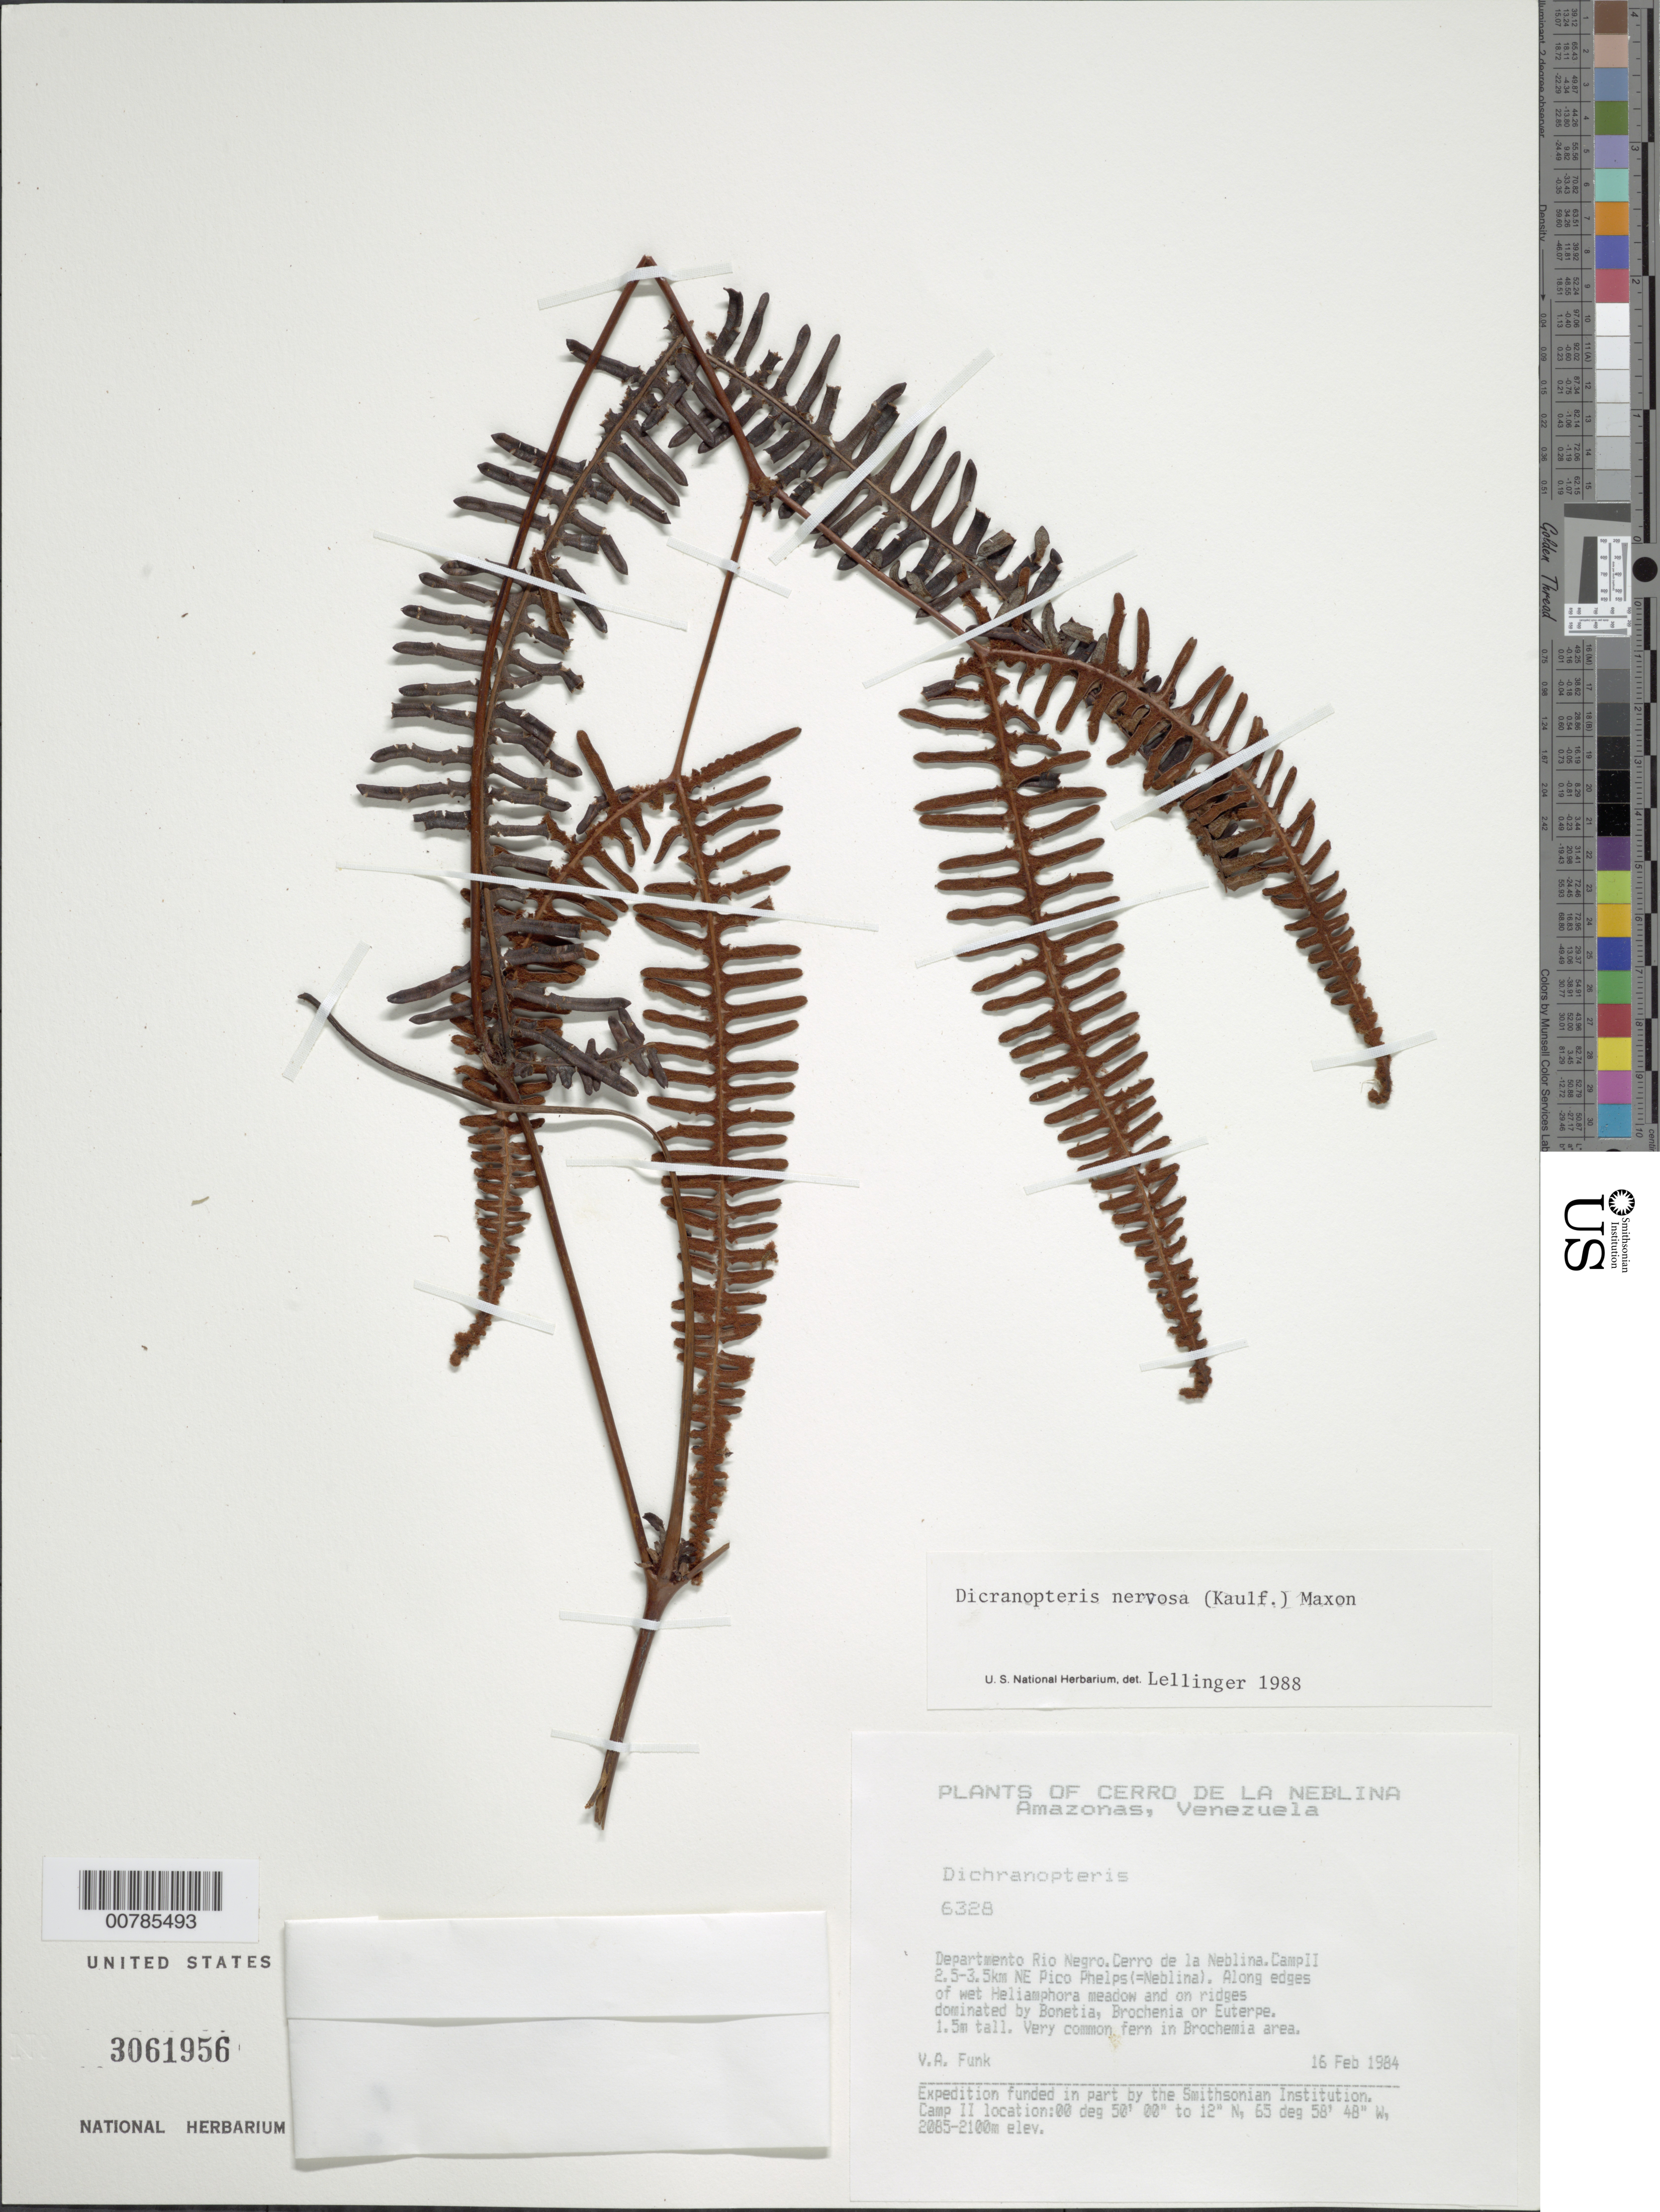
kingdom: Plantae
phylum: Tracheophyta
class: Polypodiopsida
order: Gleicheniales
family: Gleicheniaceae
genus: Dicranopteris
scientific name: Dicranopteris nervosa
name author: (Kaulf.) Maxon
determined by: Lellinger, David B., (BOT), Smithsonian Institution - National Museum of Natural History (UNITED STATES)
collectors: V. Funk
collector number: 6328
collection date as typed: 16-Feb-84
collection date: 1984-02-16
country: Venezuela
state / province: Amazonas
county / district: Río Negro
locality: Cerro de la Neblina, Camp II 2.5-3.5 km NE Pico Phelps (=Neblina)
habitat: Edges of wet Heliamphora meadow and on ridges dominated by Bonetia, Brocchenia or Euterpe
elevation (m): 2085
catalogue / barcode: US 3061956